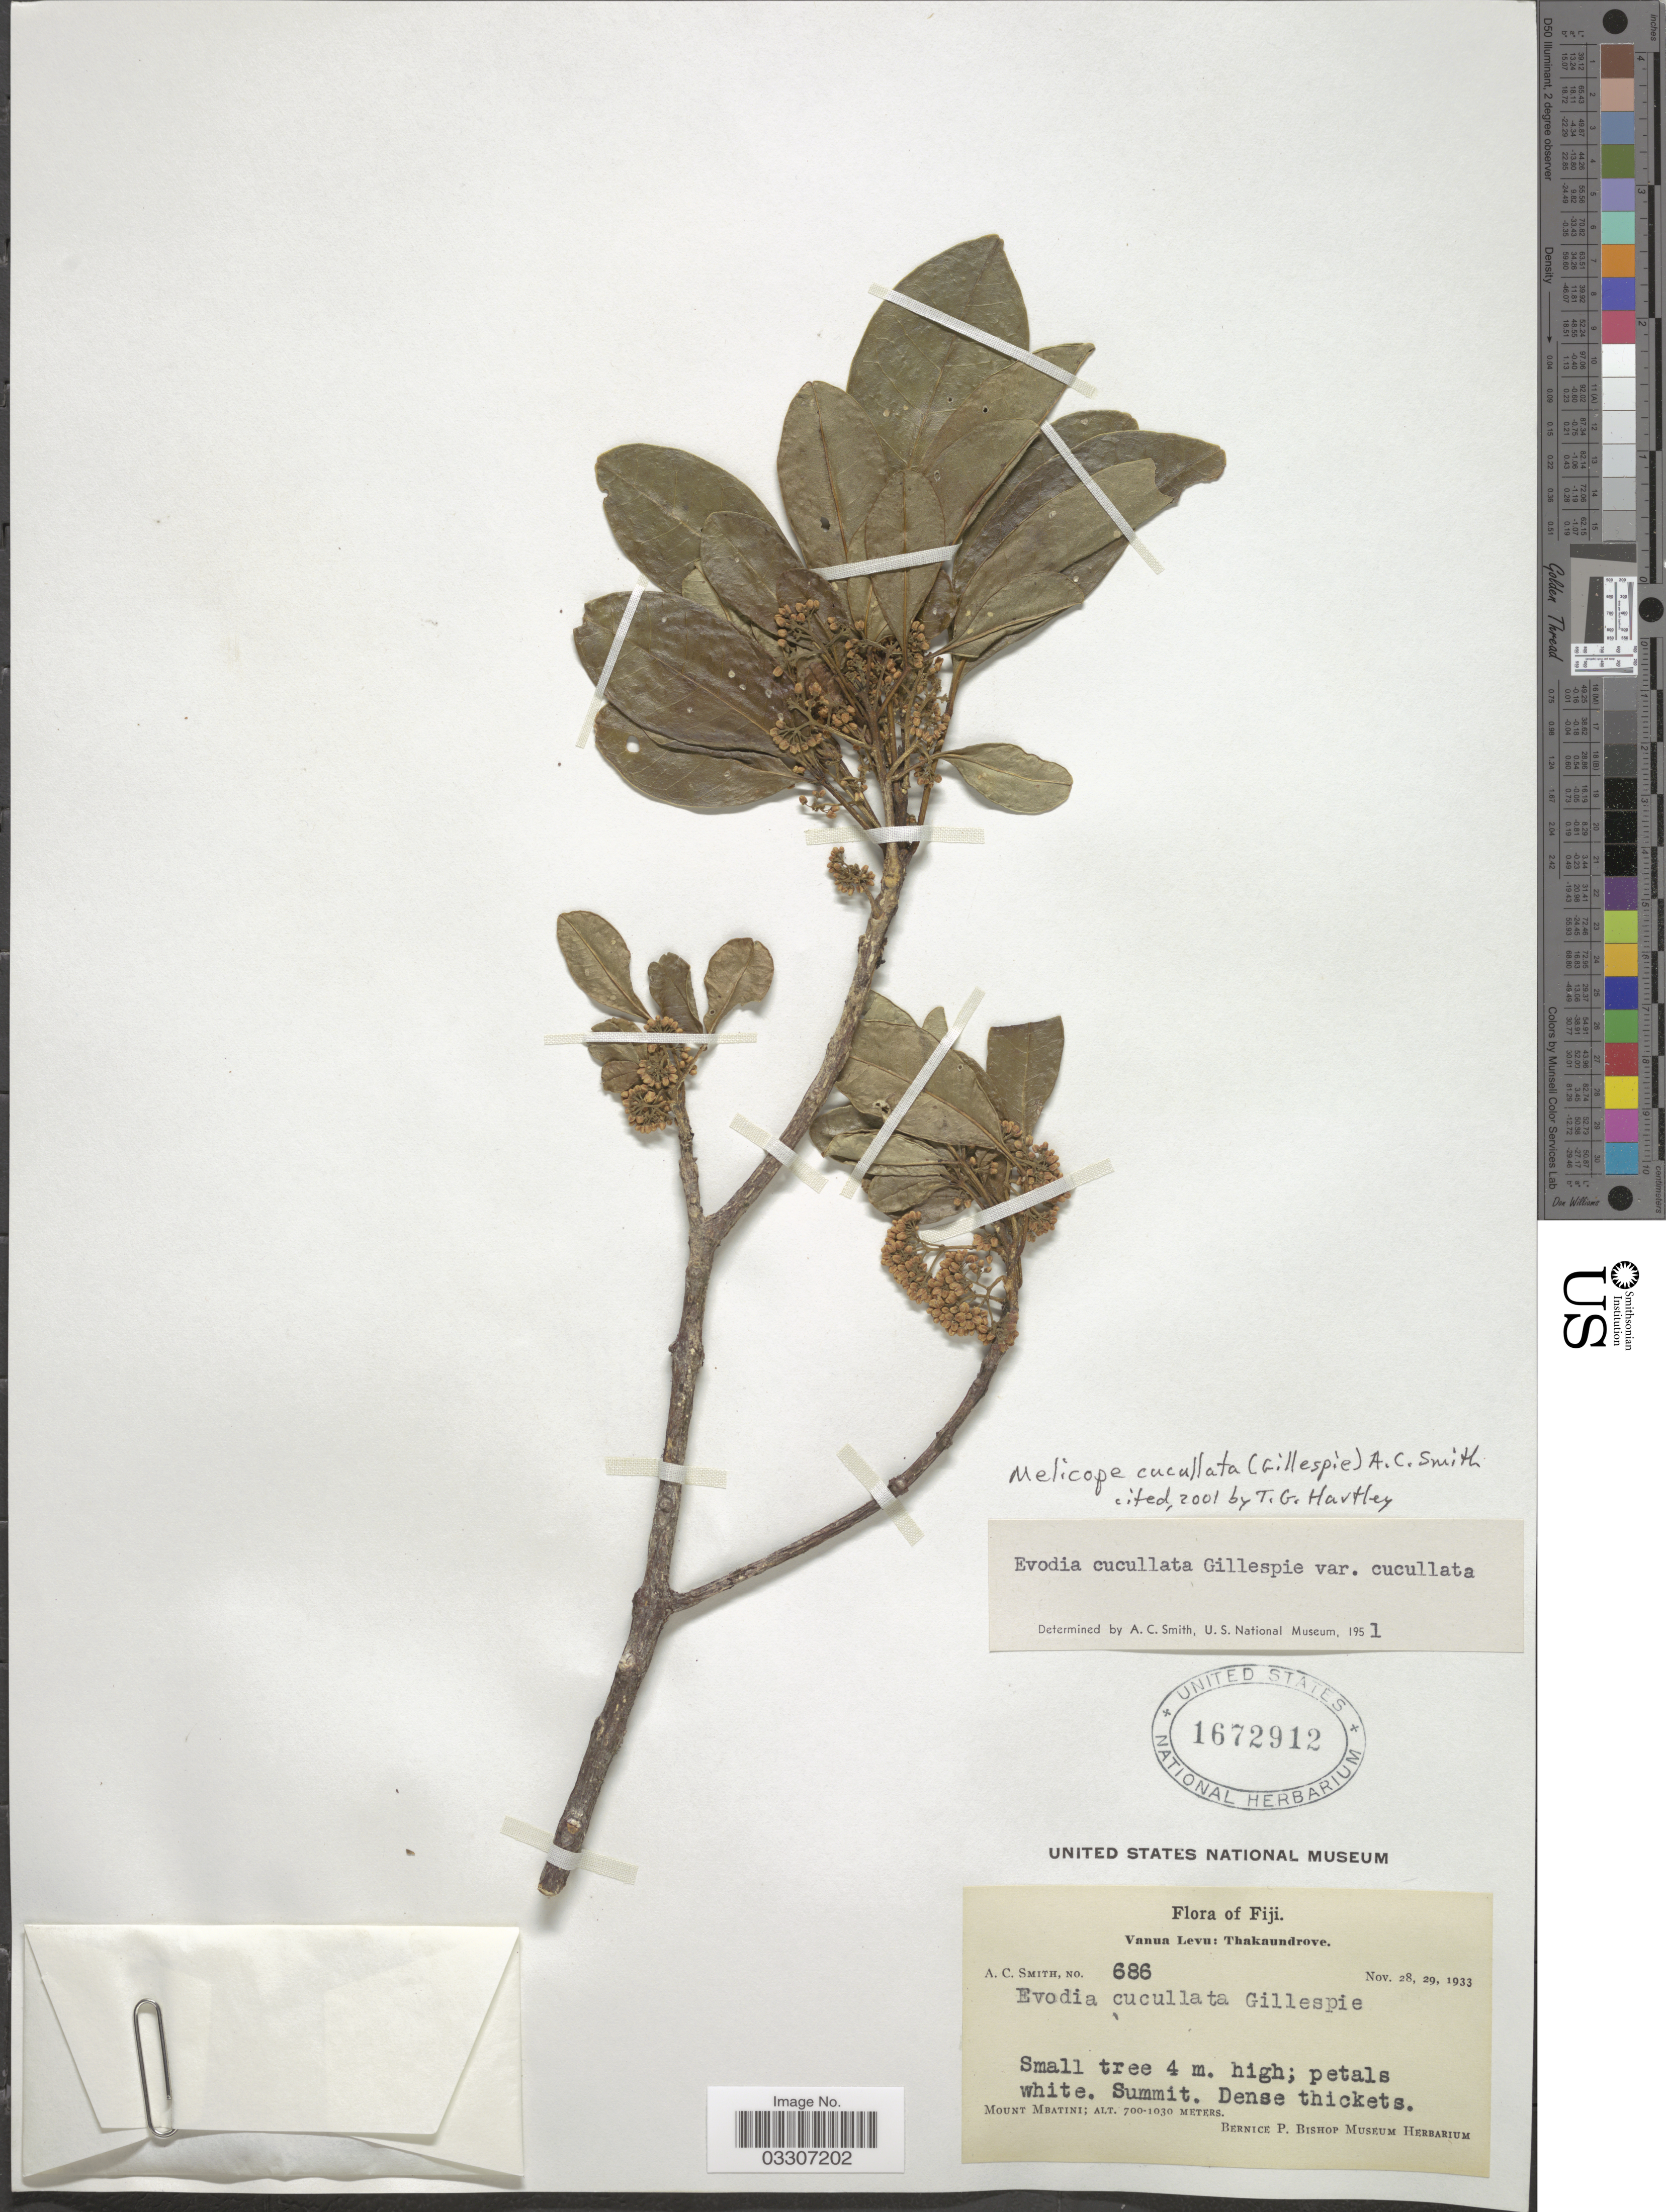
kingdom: Plantae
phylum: Tracheophyta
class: Magnoliopsida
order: Sapindales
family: Rutaceae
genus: Melicope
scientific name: Melicope cucullata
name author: (Gillespie) A.C. Sm.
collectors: A. C. Smith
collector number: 686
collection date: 1933-11-28/1933-11-29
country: Fiji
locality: Vanua Levu: Thakaundrove. Mount Mbatini.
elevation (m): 700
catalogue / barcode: US 1672912